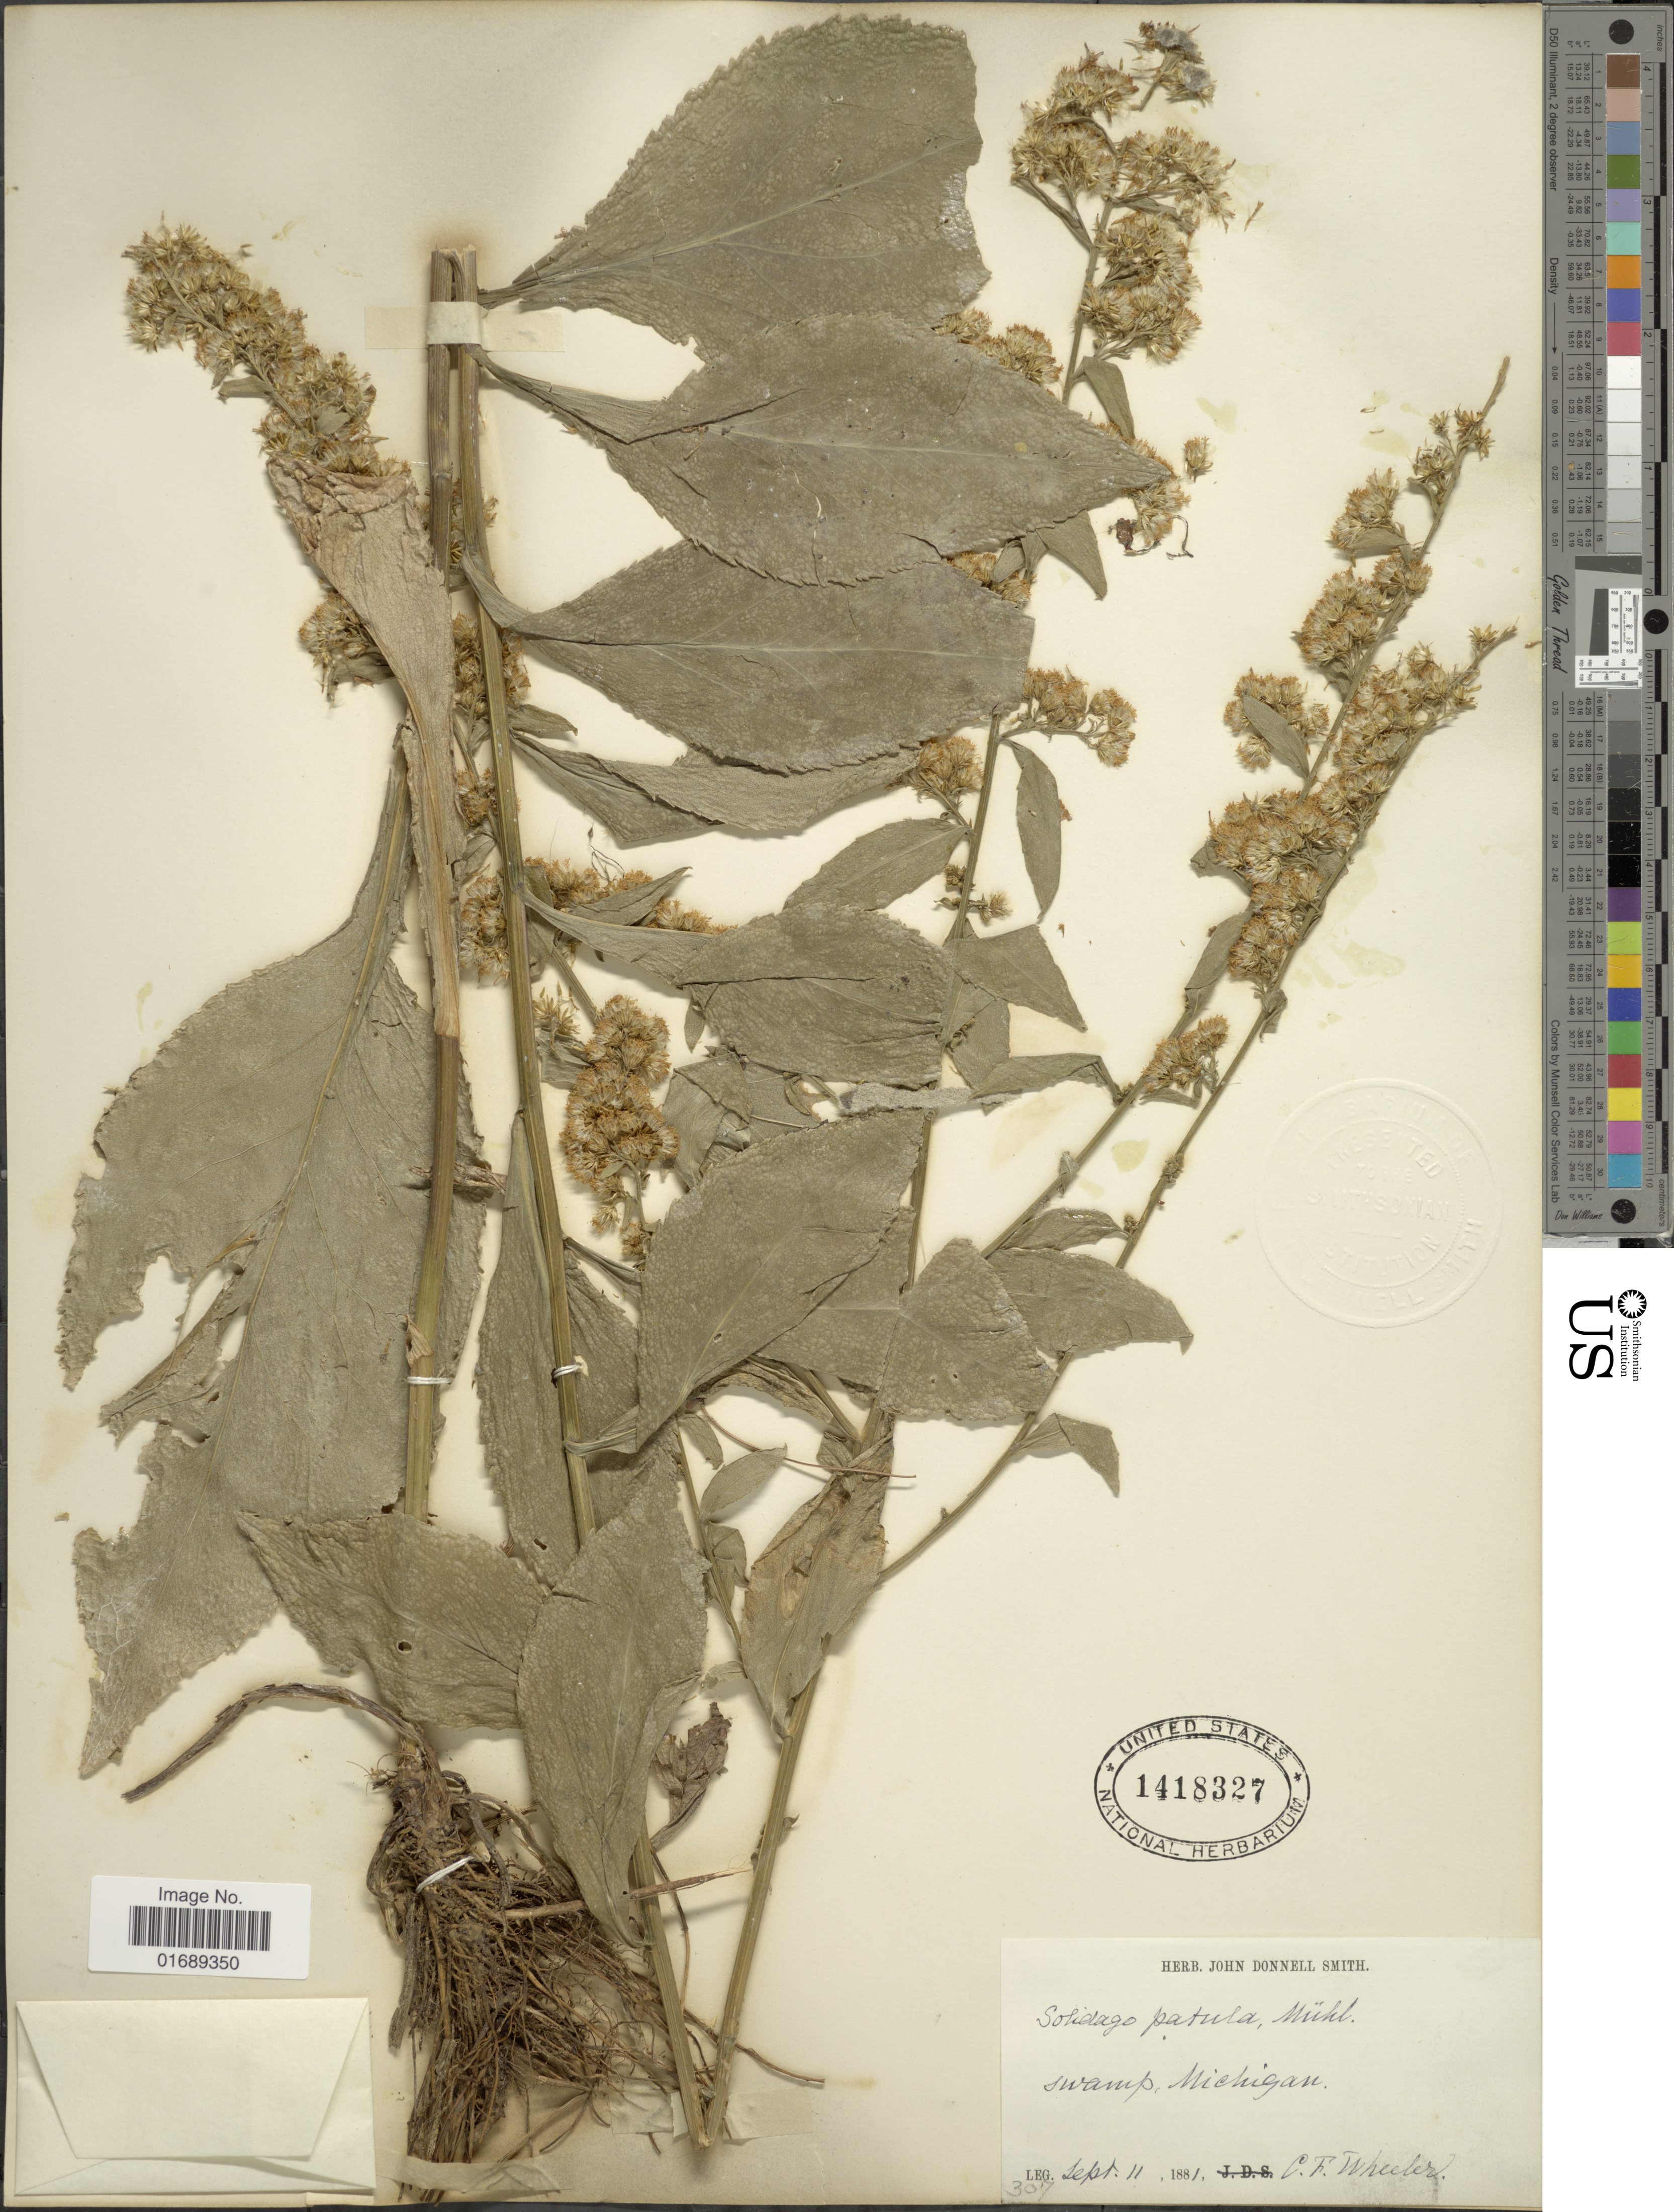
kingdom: Plantae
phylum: Tracheophyta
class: Magnoliopsida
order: Asterales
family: Asteraceae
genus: Solidago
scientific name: Solidago patula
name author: Muhl. ex Willd.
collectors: C. Wheeler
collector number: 307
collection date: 1881-09-11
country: United States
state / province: Michigan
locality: Swamp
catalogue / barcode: US 1418327